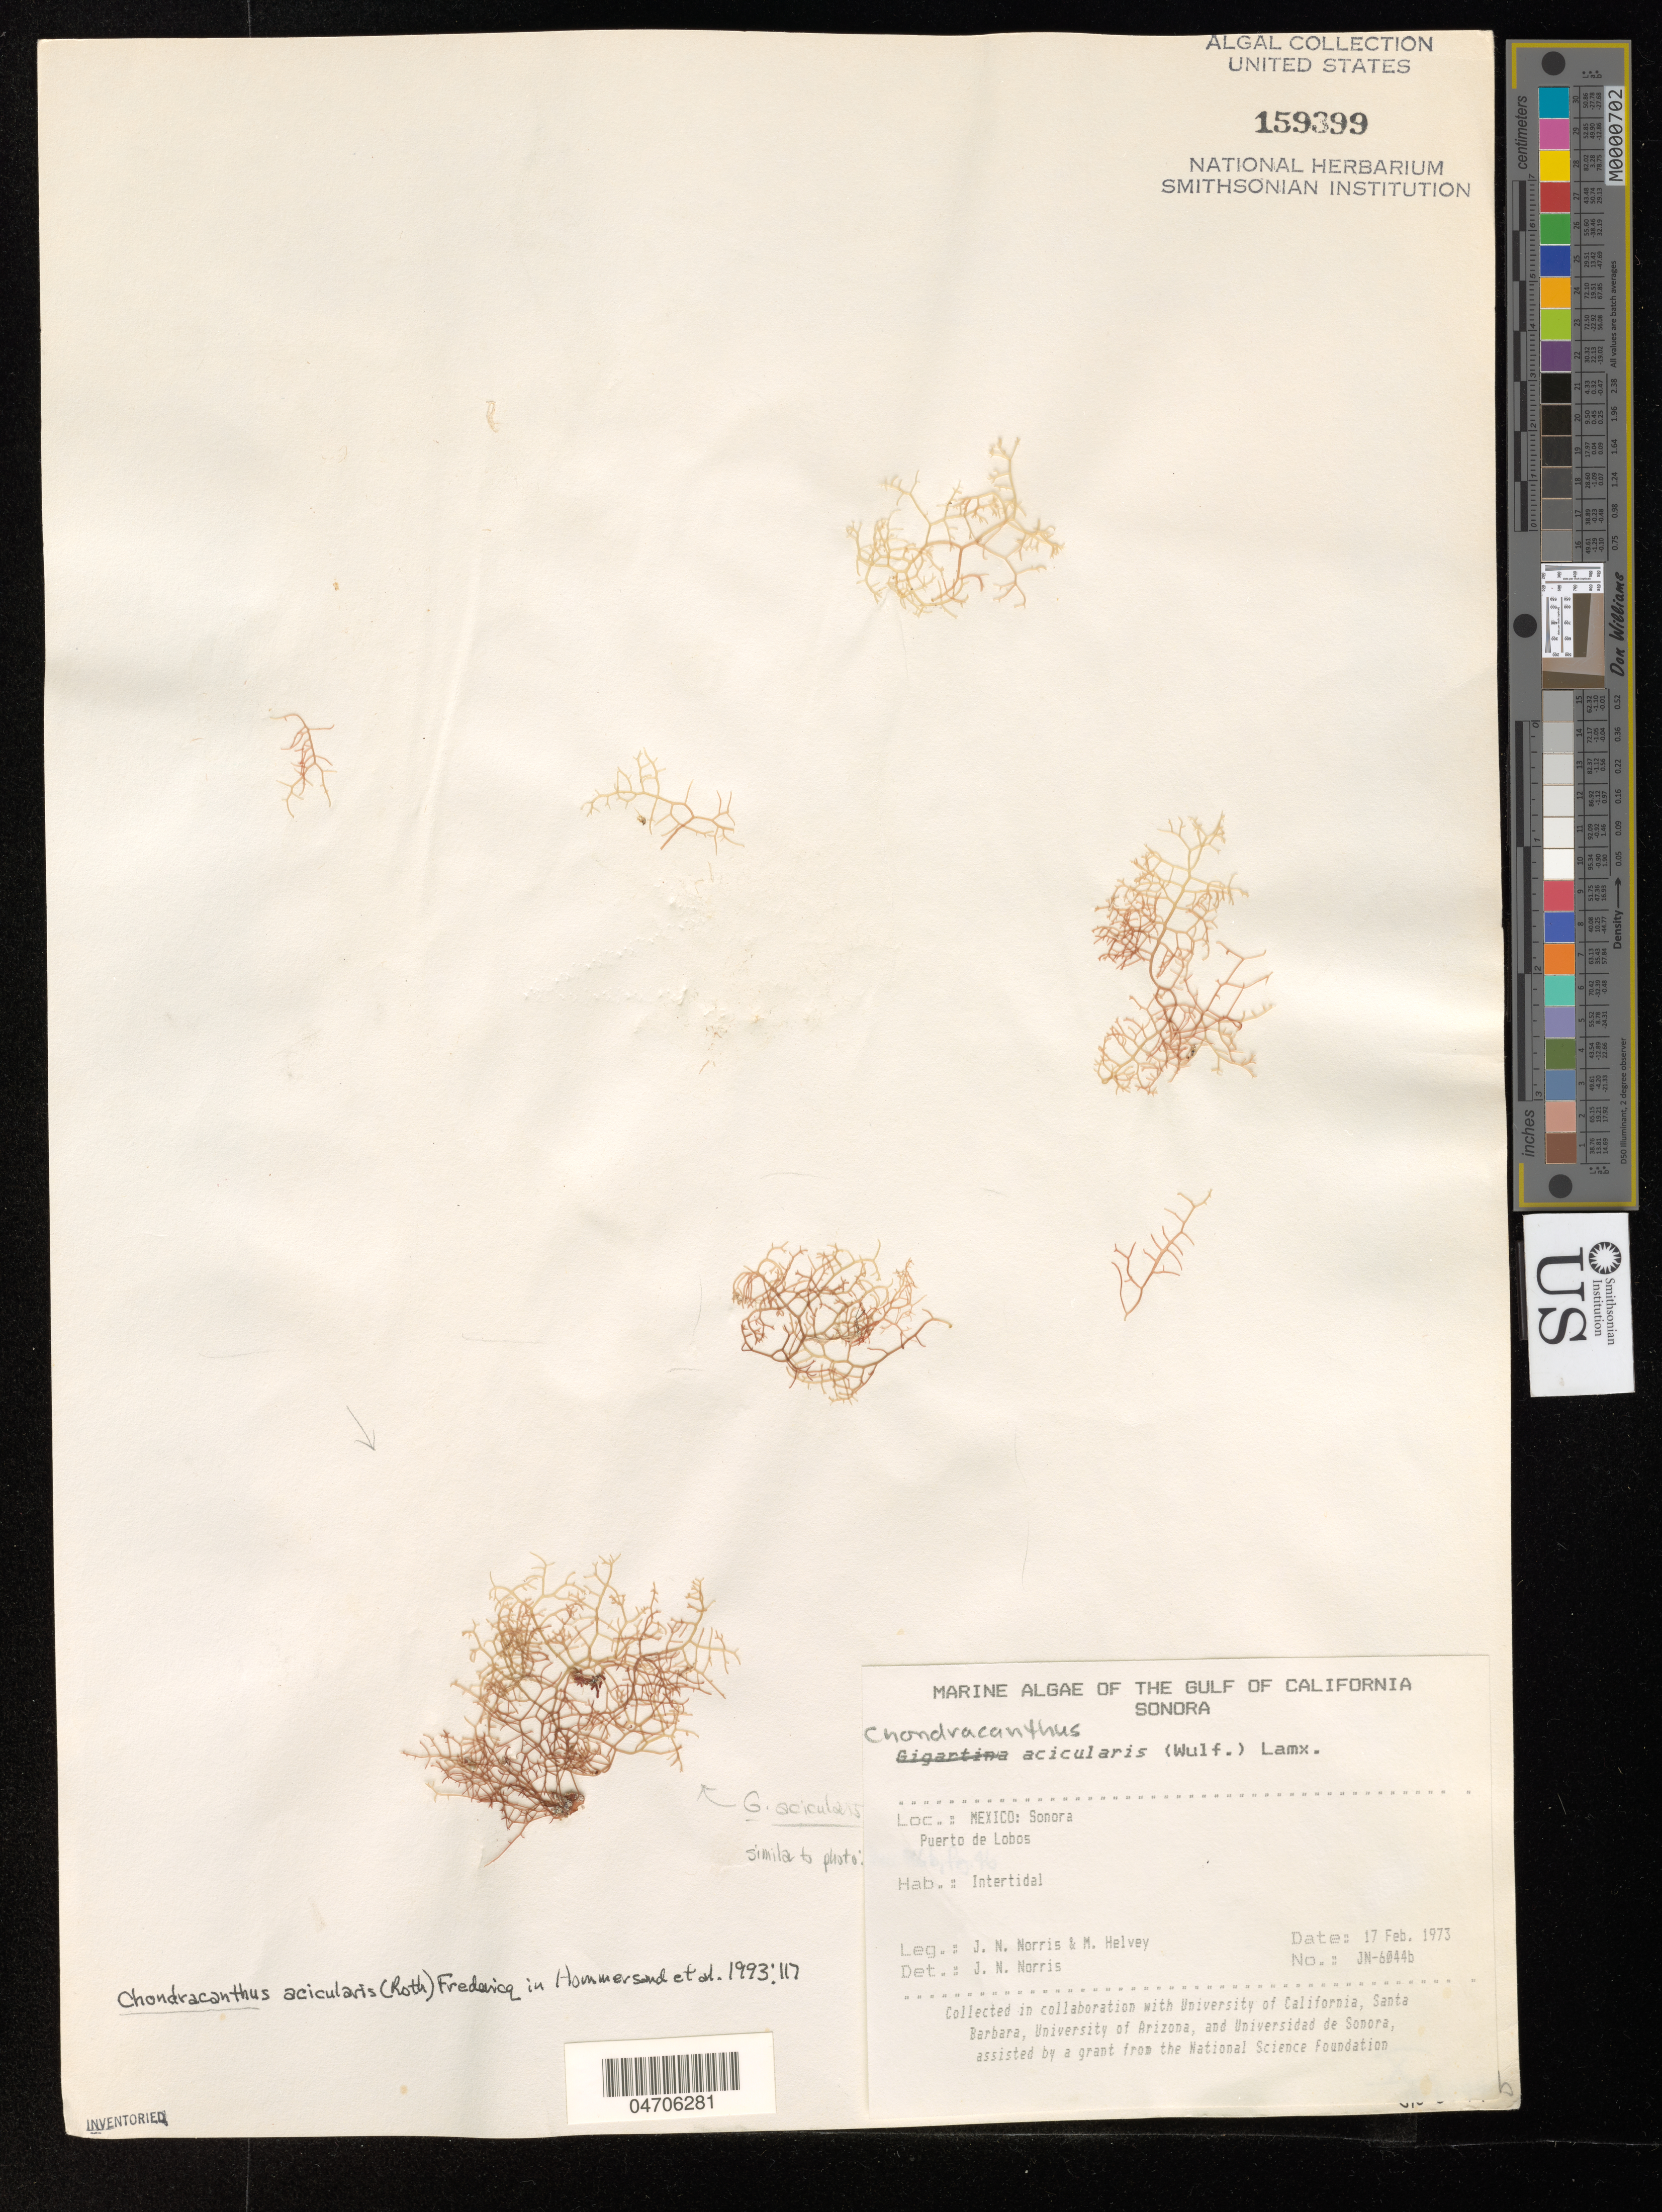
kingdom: Plantae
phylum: Rhodophyta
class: Florideophyceae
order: Gigartinales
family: Gigartinaceae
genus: Chondracanthus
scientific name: Chondracanthus acicularis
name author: (Roth) Fredericq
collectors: J. N. Norris & M. Helvey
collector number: JN-6044b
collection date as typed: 17 Feb 1973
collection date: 1973-02-17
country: Mexico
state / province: Sonora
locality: Puerto de Lobos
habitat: Intertidal.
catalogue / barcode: US 159399